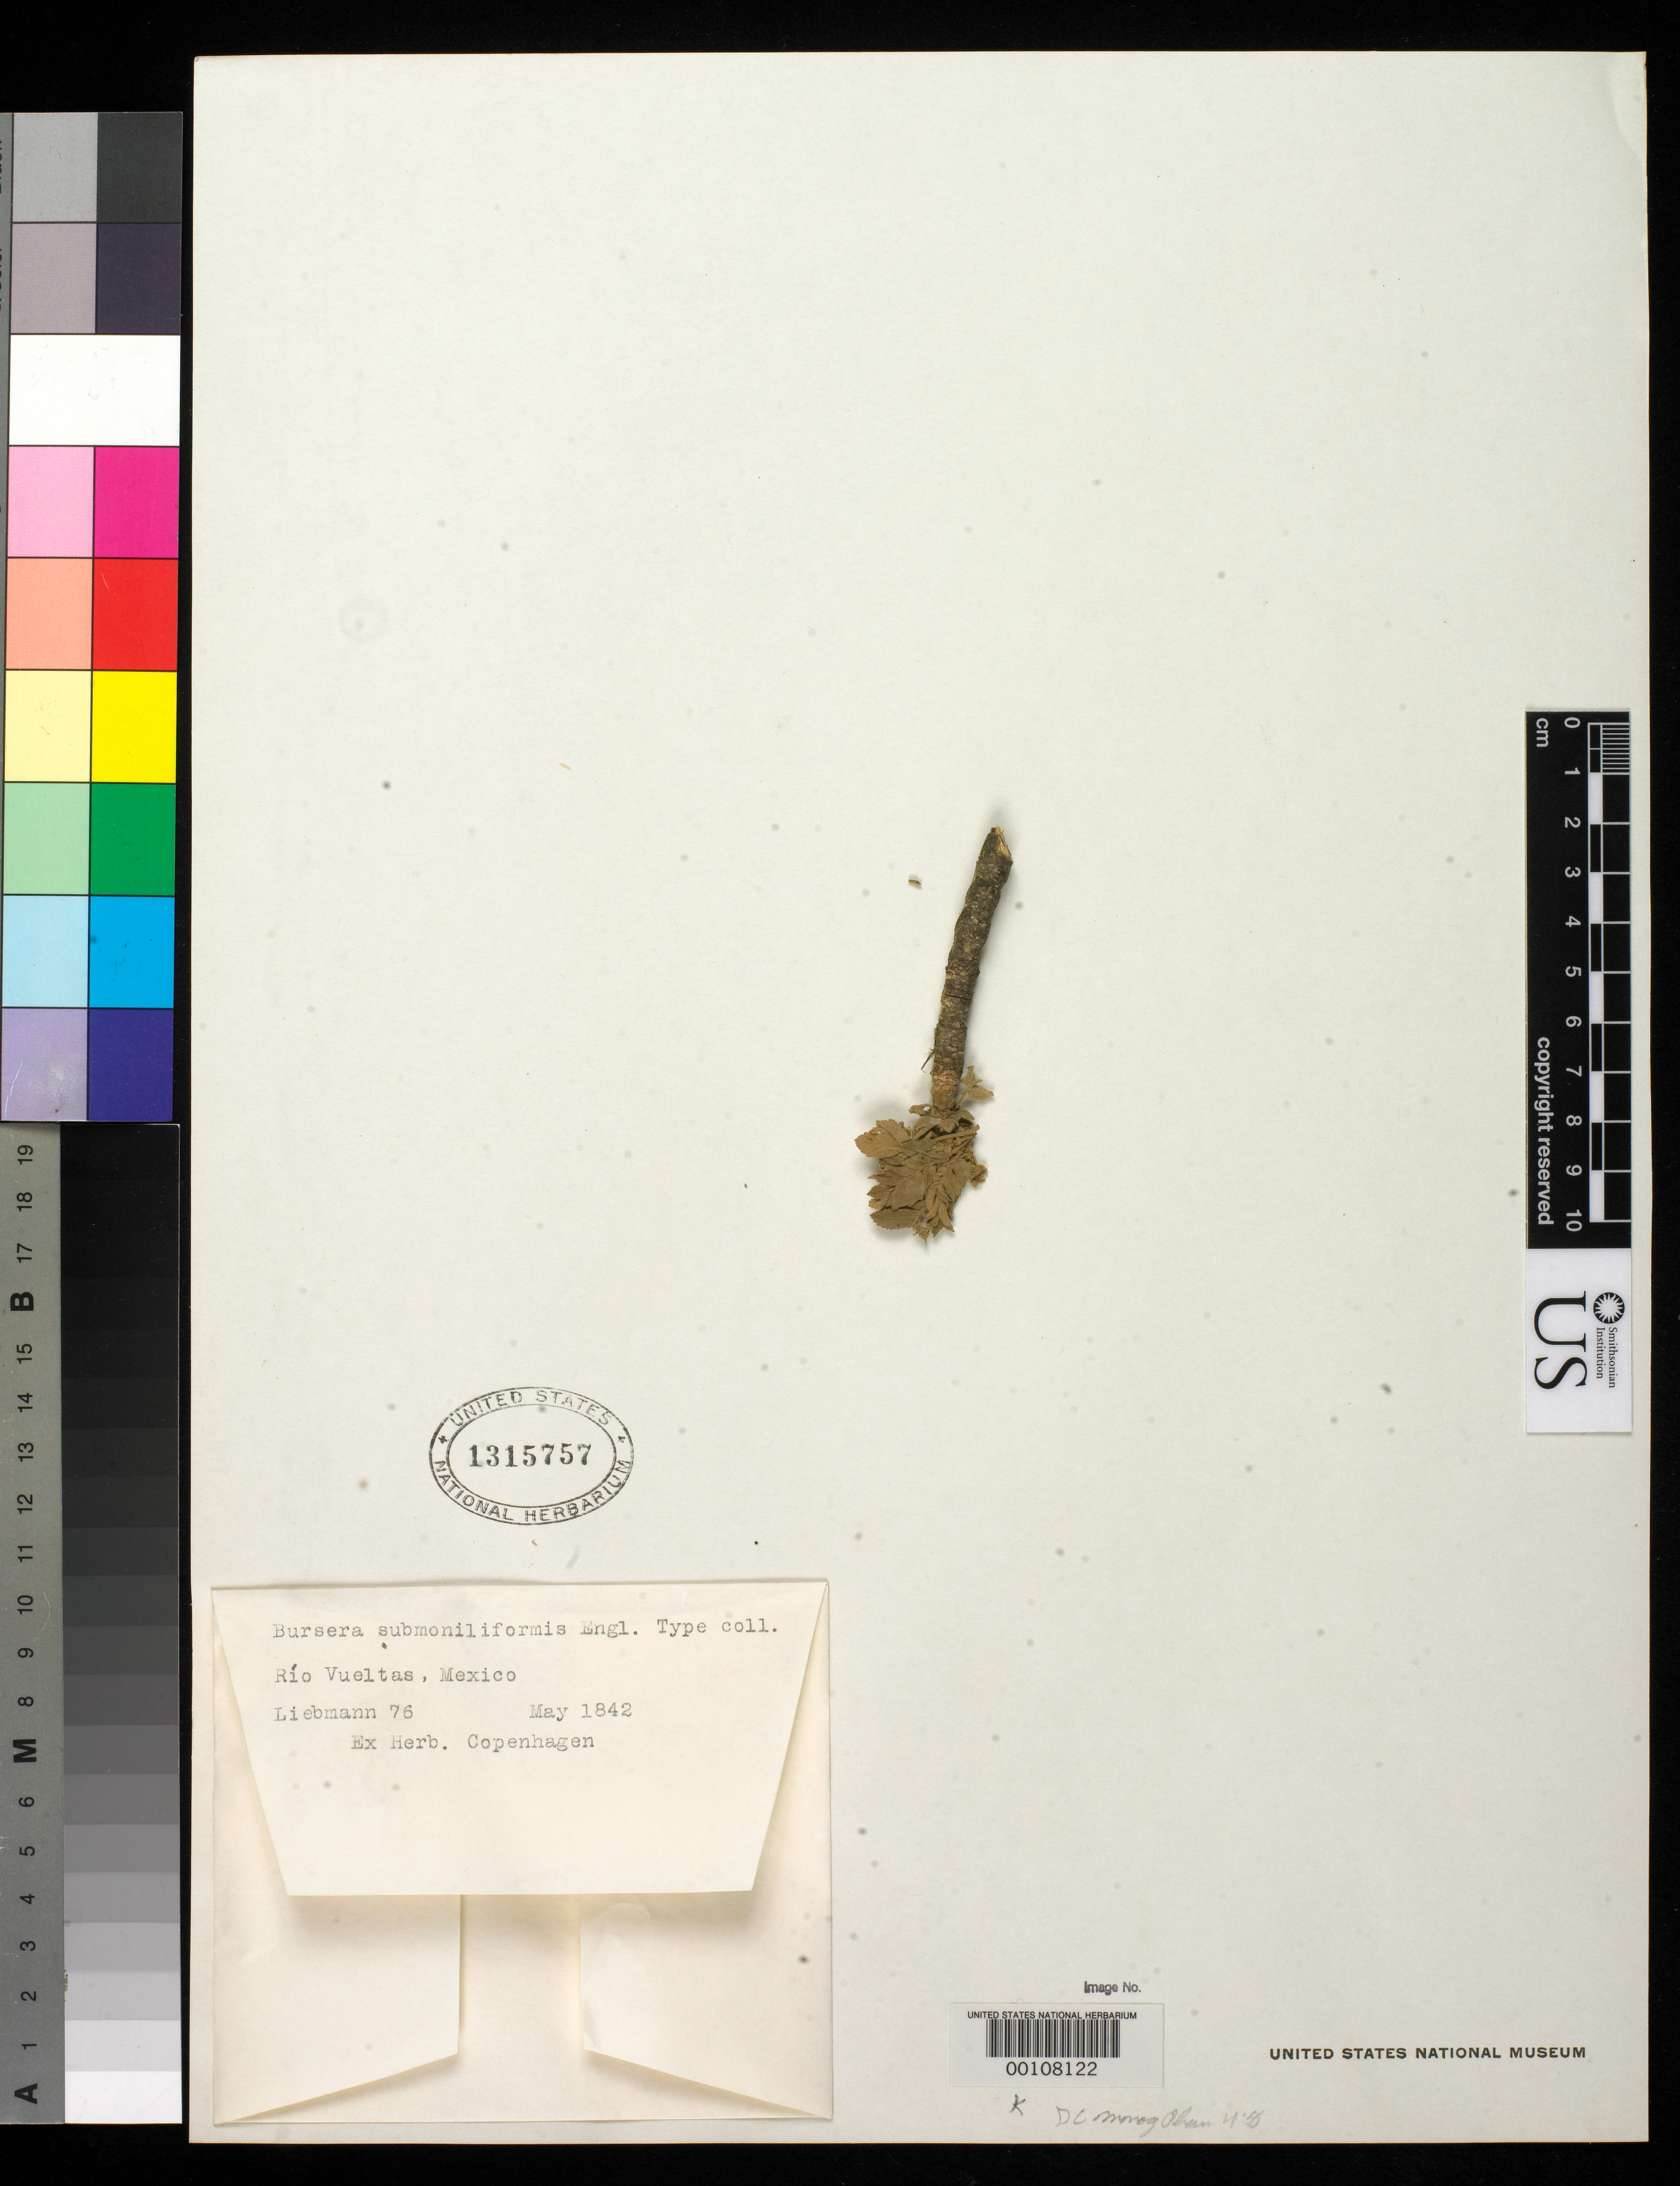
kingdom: Plantae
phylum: Tracheophyta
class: Magnoliopsida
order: Sapindales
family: Burseraceae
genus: Bursera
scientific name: Bursera submoniliformis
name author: Engl. in A. DC.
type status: Type Fragment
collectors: F. M. Liebmann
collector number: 76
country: Mexico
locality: E of Monserrat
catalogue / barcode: US 1315757